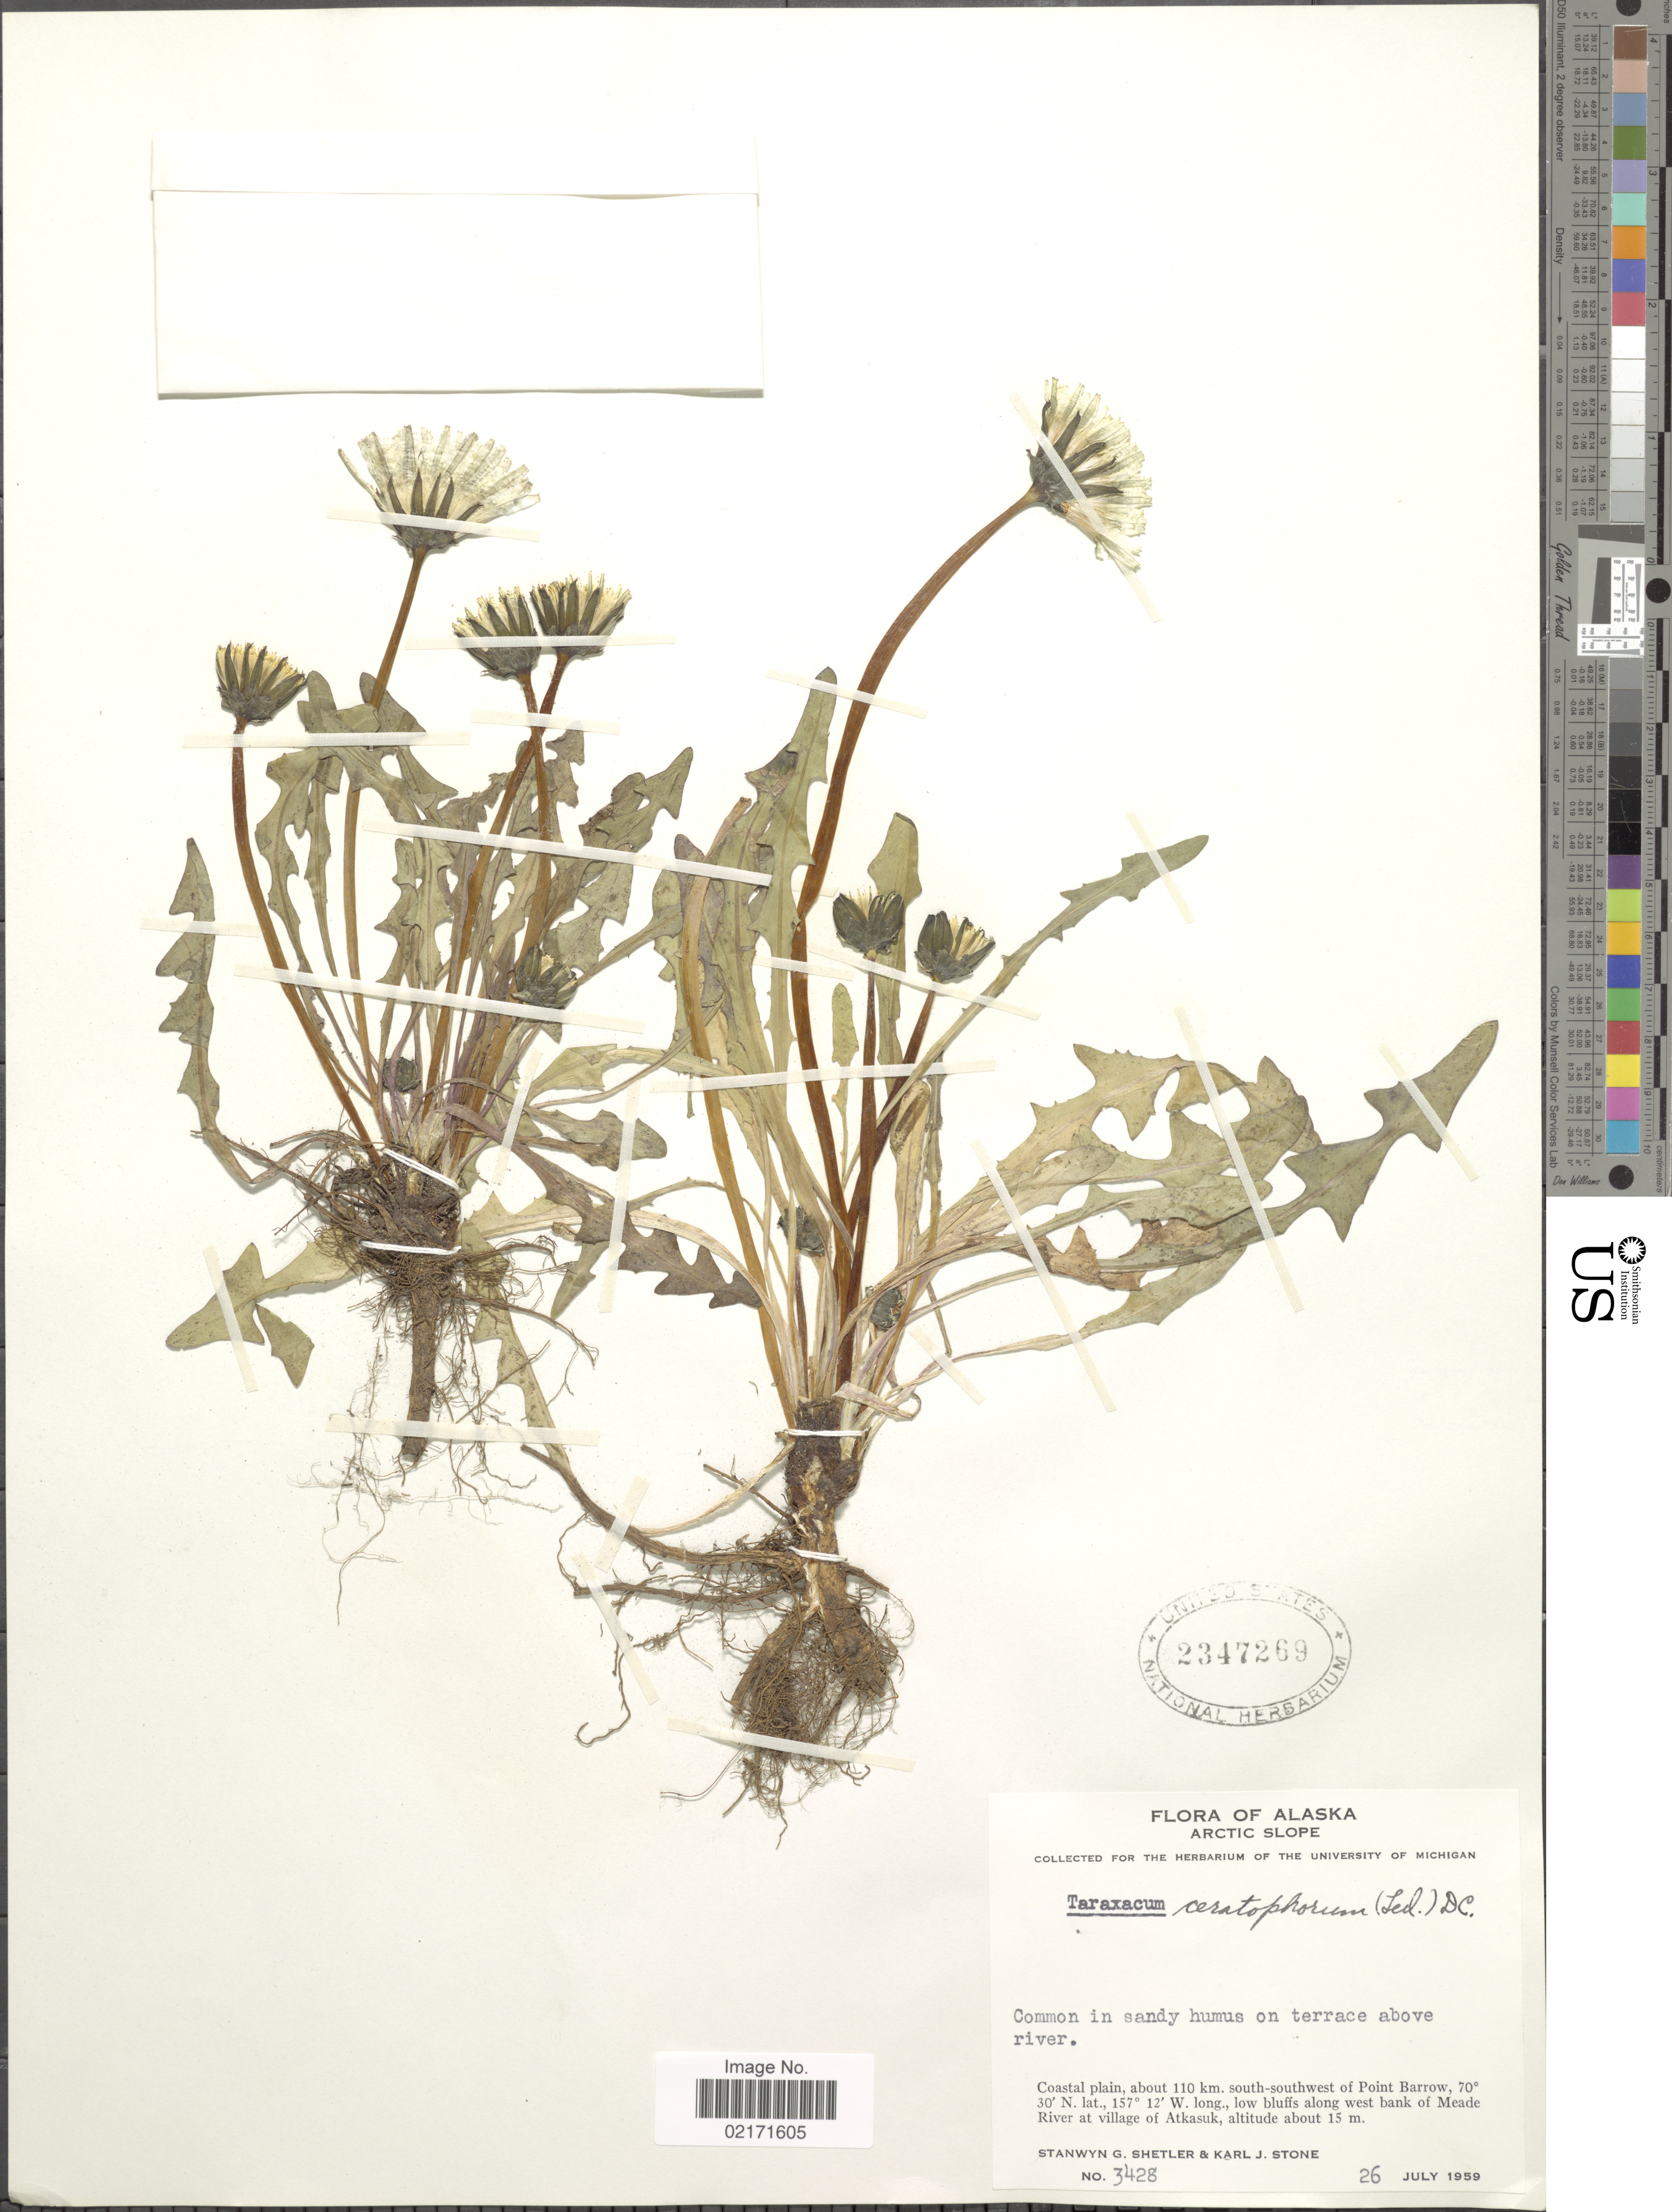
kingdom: Plantae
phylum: Tracheophyta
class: Magnoliopsida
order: Asterales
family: Asteraceae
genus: Taraxacum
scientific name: Taraxacum ceratophorum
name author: (Ledeb.) DC.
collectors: S. Shetler & K. J. Stone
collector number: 3428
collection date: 1959-07-26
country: United States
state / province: Alaska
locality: Arctic Slope. Coastal plain, about 110 km. south-southwest of Point Barrow, low bluffs along west bank of Meade River at village of Atkasuk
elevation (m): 15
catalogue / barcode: US 2347269